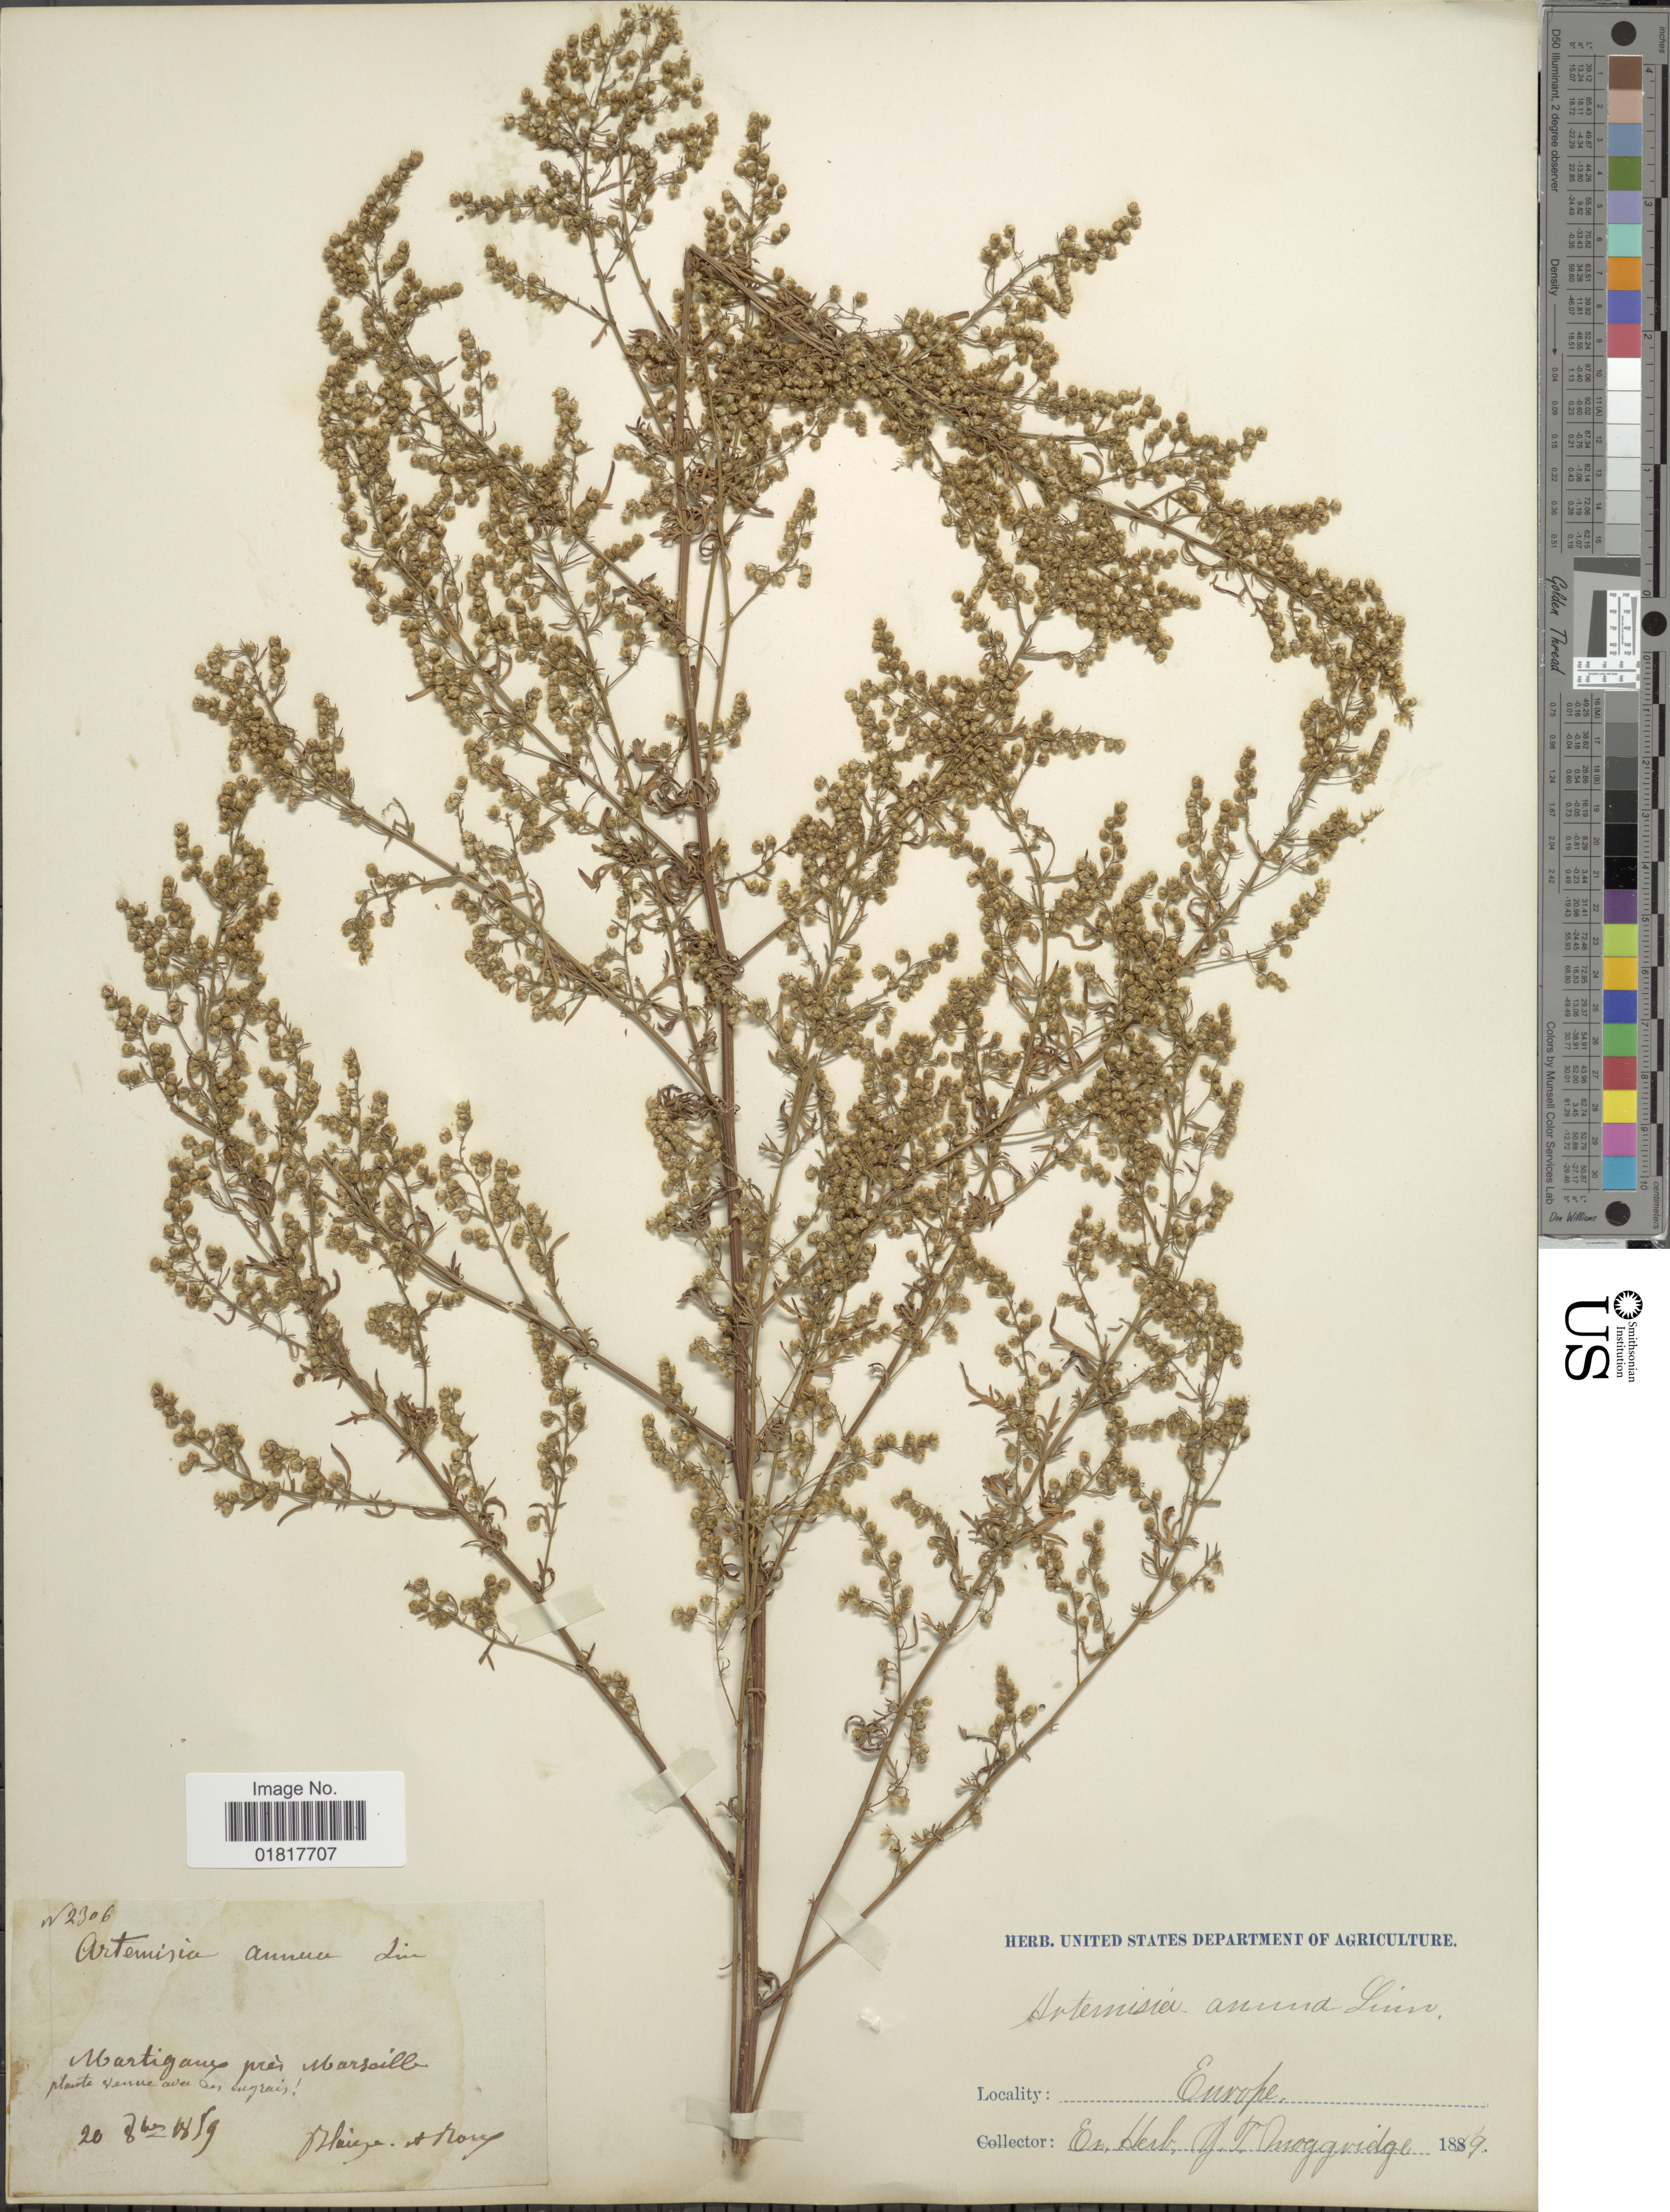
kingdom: Plantae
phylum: Tracheophyta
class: Magnoliopsida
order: Asterales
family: Asteraceae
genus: Artemisia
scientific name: Artemisia annua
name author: L.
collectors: Collector illegible & Collector illegible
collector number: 2306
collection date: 1889-09-20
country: France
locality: Martiguax prés Marsaille plante venne avex des [illegible text]